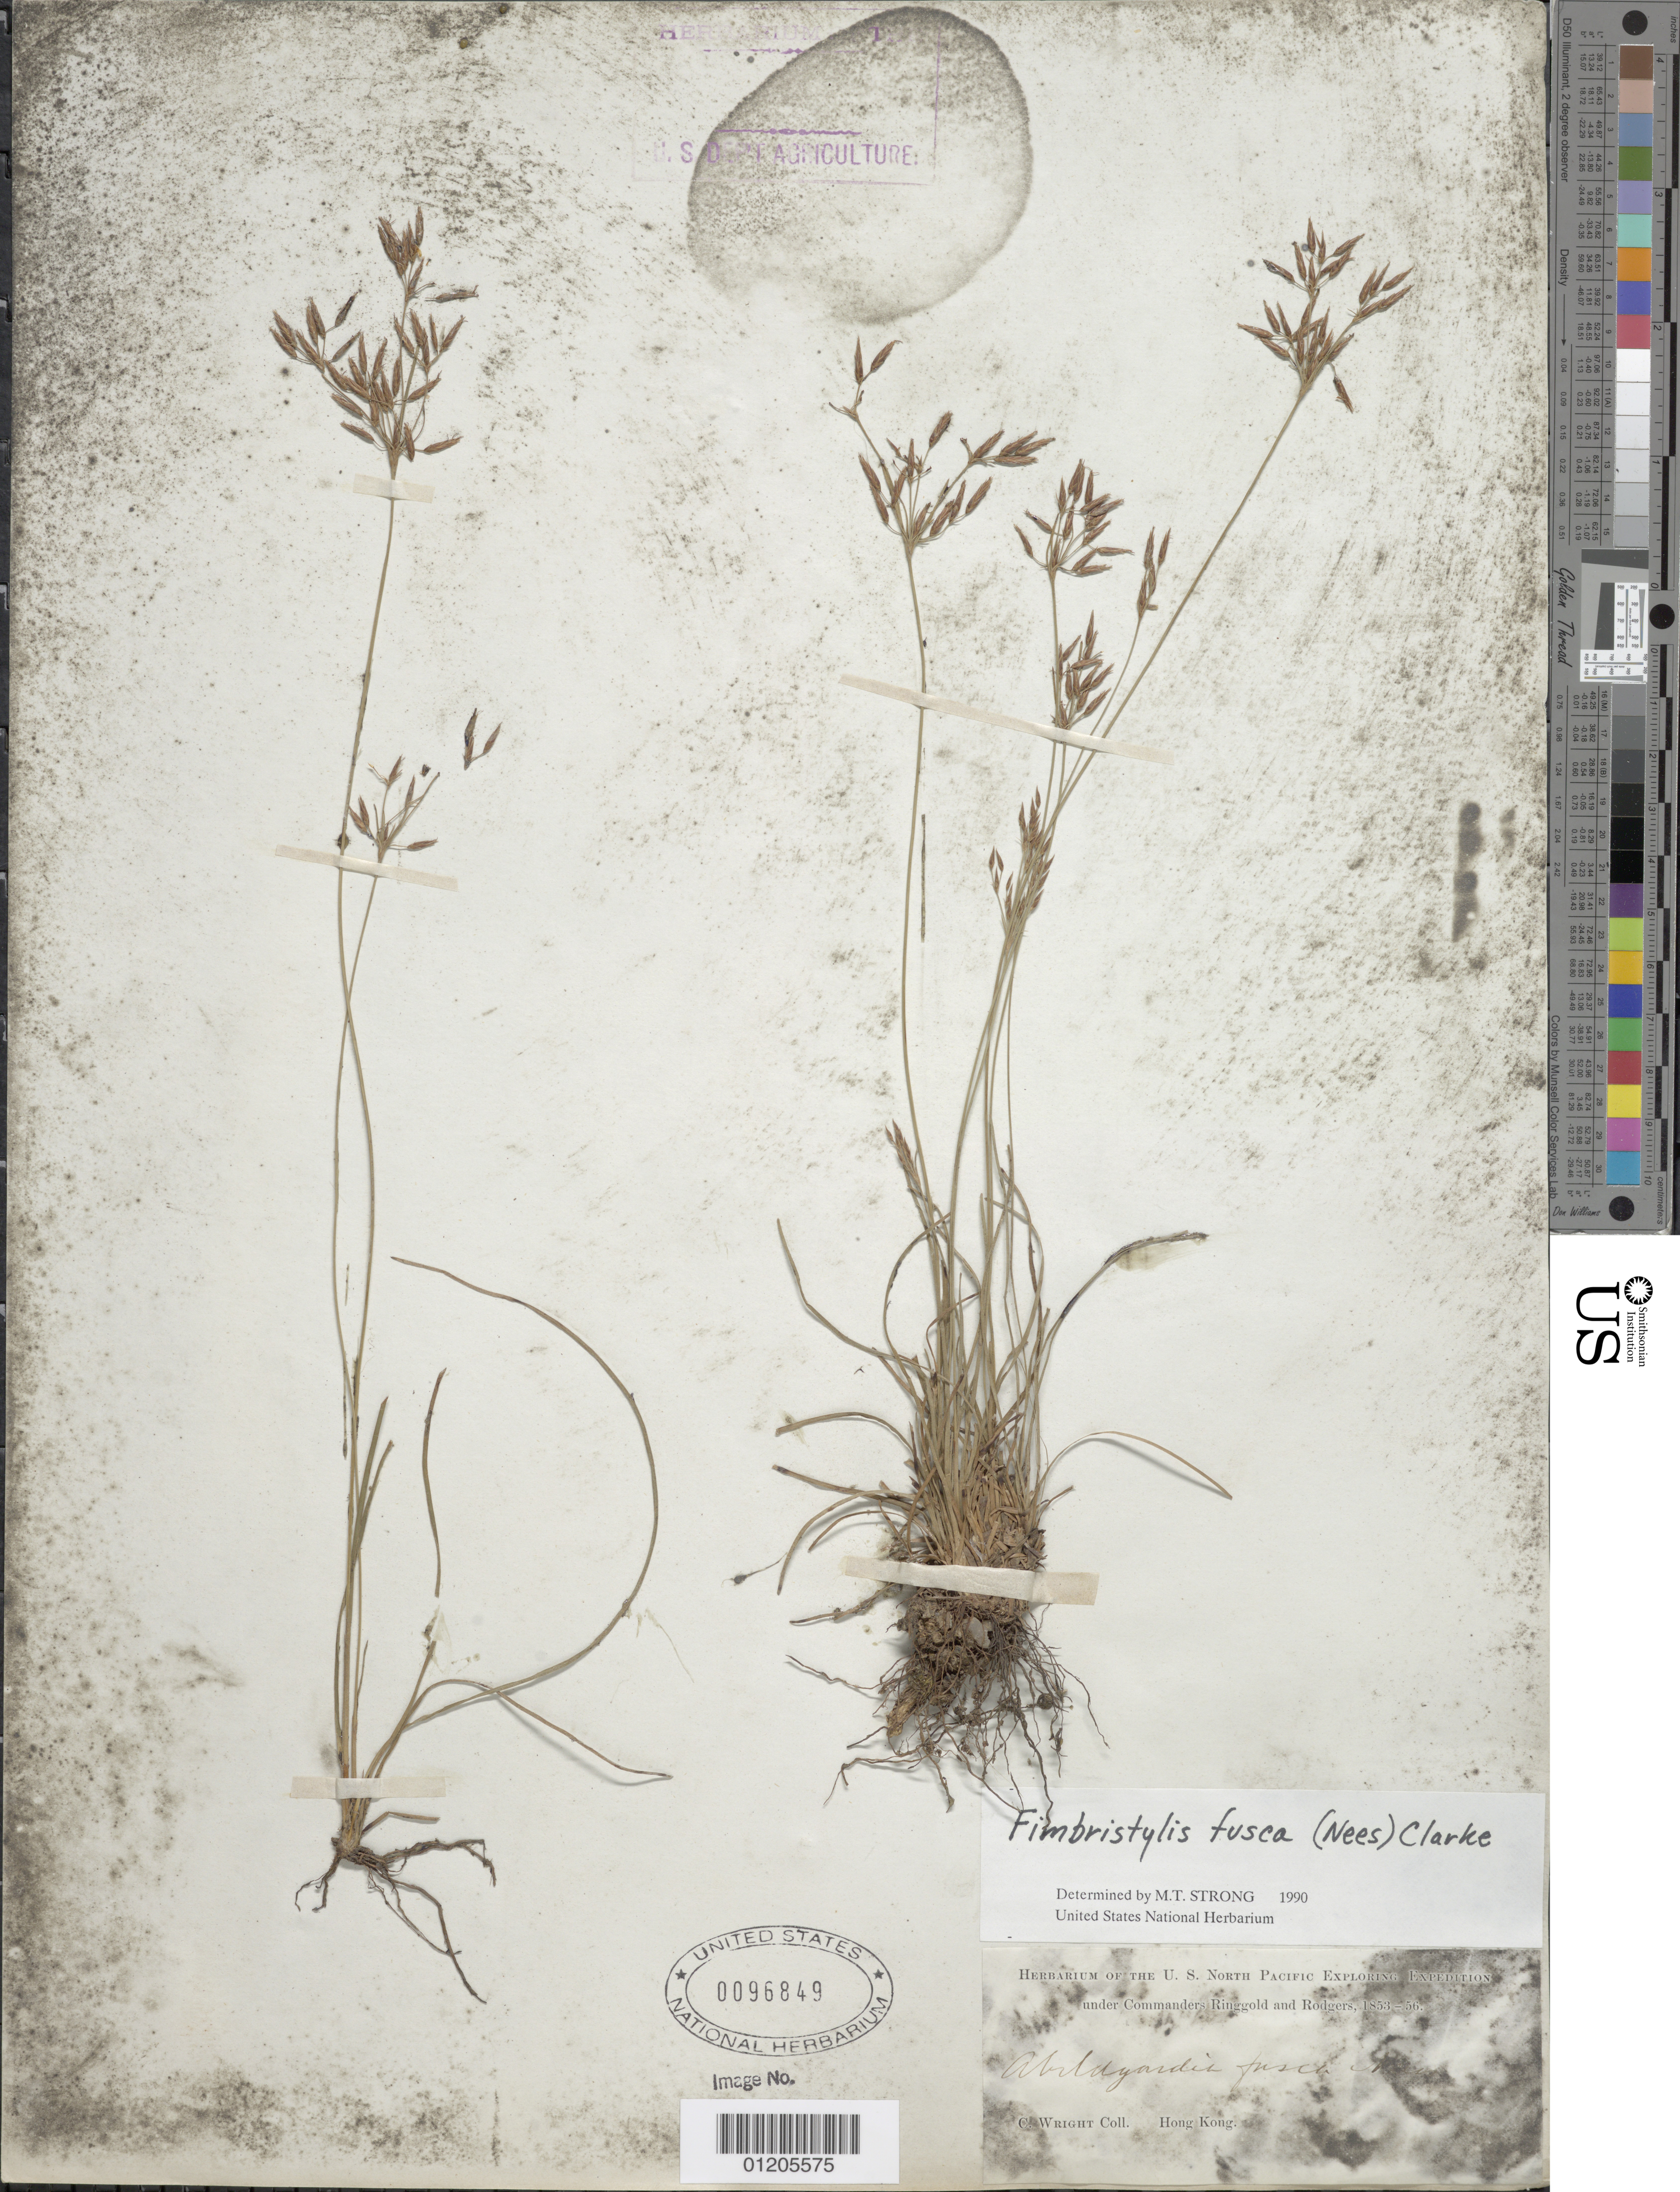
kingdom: Plantae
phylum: Tracheophyta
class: Liliopsida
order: Poales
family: Cyperaceae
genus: Fimbristylis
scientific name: Fimbristylis fusca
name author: (Nees) Benth. ex C.B. Clarke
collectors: C. Wright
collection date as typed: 1853 to -- -- 1856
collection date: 1853/1856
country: China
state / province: Hong Kong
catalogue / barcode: US 96849